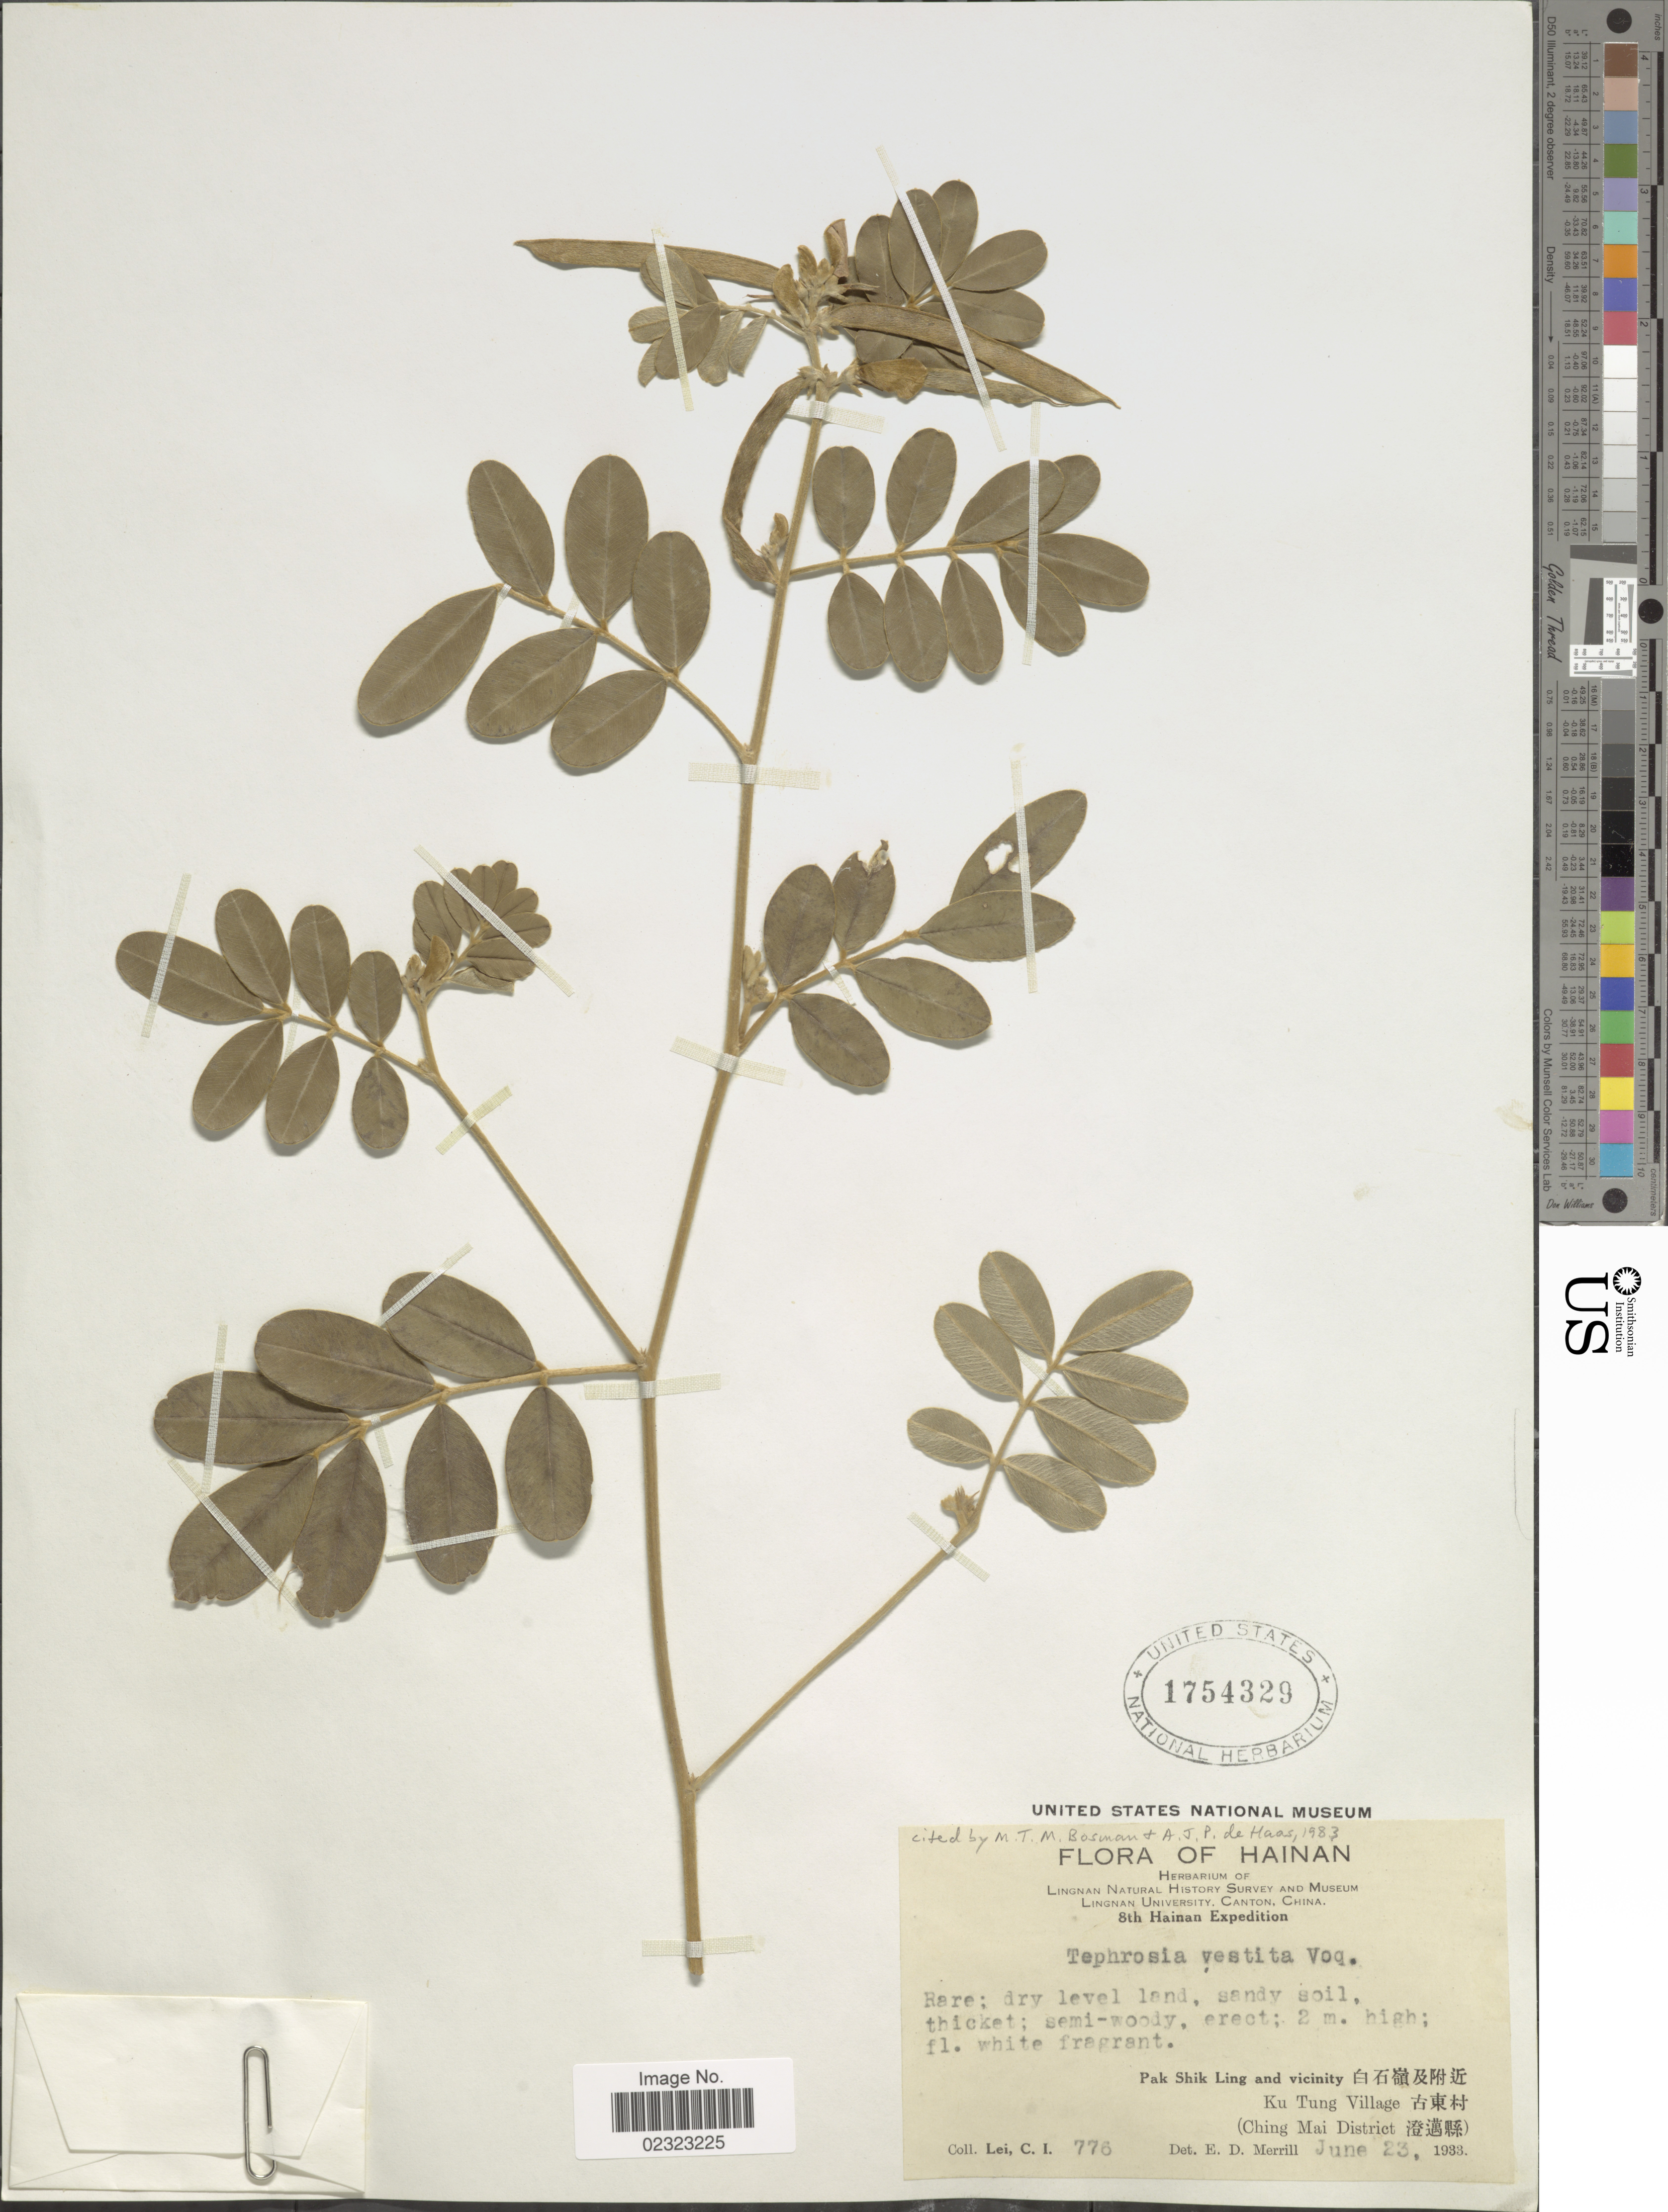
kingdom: Plantae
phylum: Tracheophyta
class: Magnoliopsida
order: Fabales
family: Fabaceae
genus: Tephrosia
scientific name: Tephrosia vestita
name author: Vogel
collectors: C. I. Lei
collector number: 776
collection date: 1933-06-23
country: China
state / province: Hainan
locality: Pak Shik Ling and vicinity, Ku Tung Village (Ching Mai District).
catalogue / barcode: US 1754329